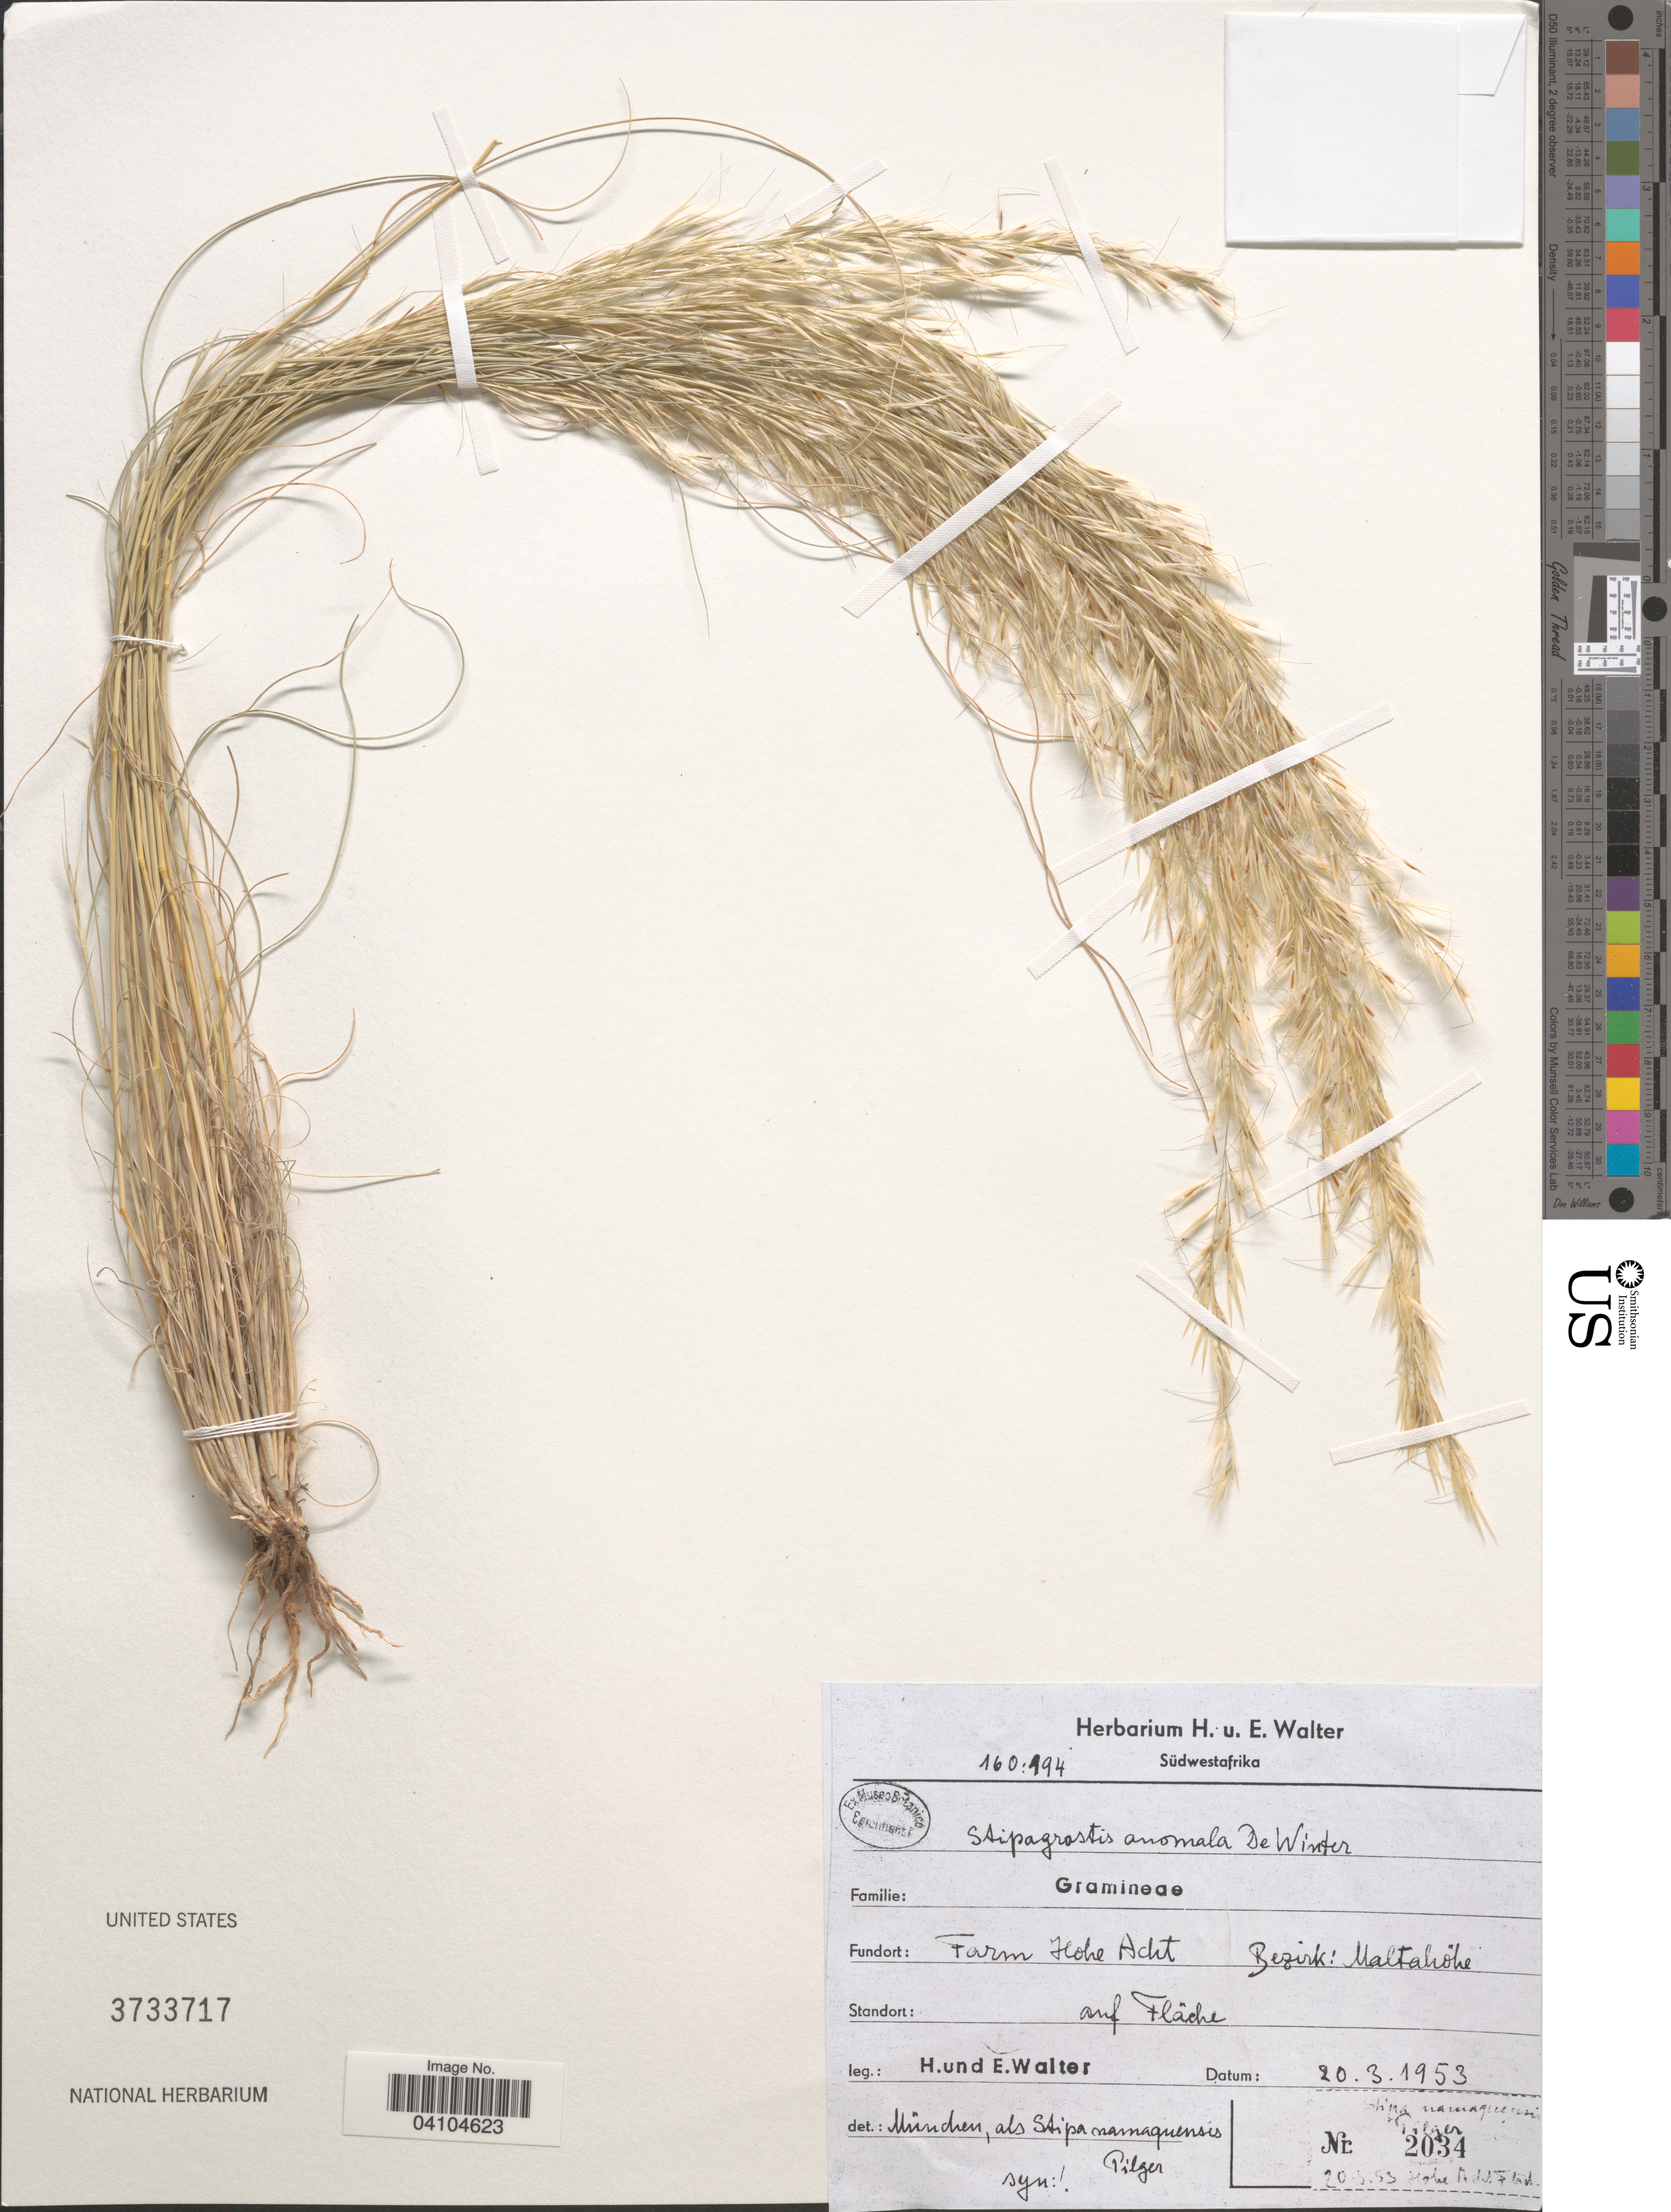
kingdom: Plantae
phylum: Tracheophyta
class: Liliopsida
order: Poales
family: Poaceae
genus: Stipagrostis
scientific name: Stipagrostis anomala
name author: De Winter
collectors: H. P. H. Walter & E. Walter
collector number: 2034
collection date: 1953-03-20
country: Namibia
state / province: Hardap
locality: Südwestafrika. Farm Hohe Acht. Bezirk: Maltahöhe. Standort: Auf Fläche.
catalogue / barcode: US 3733717